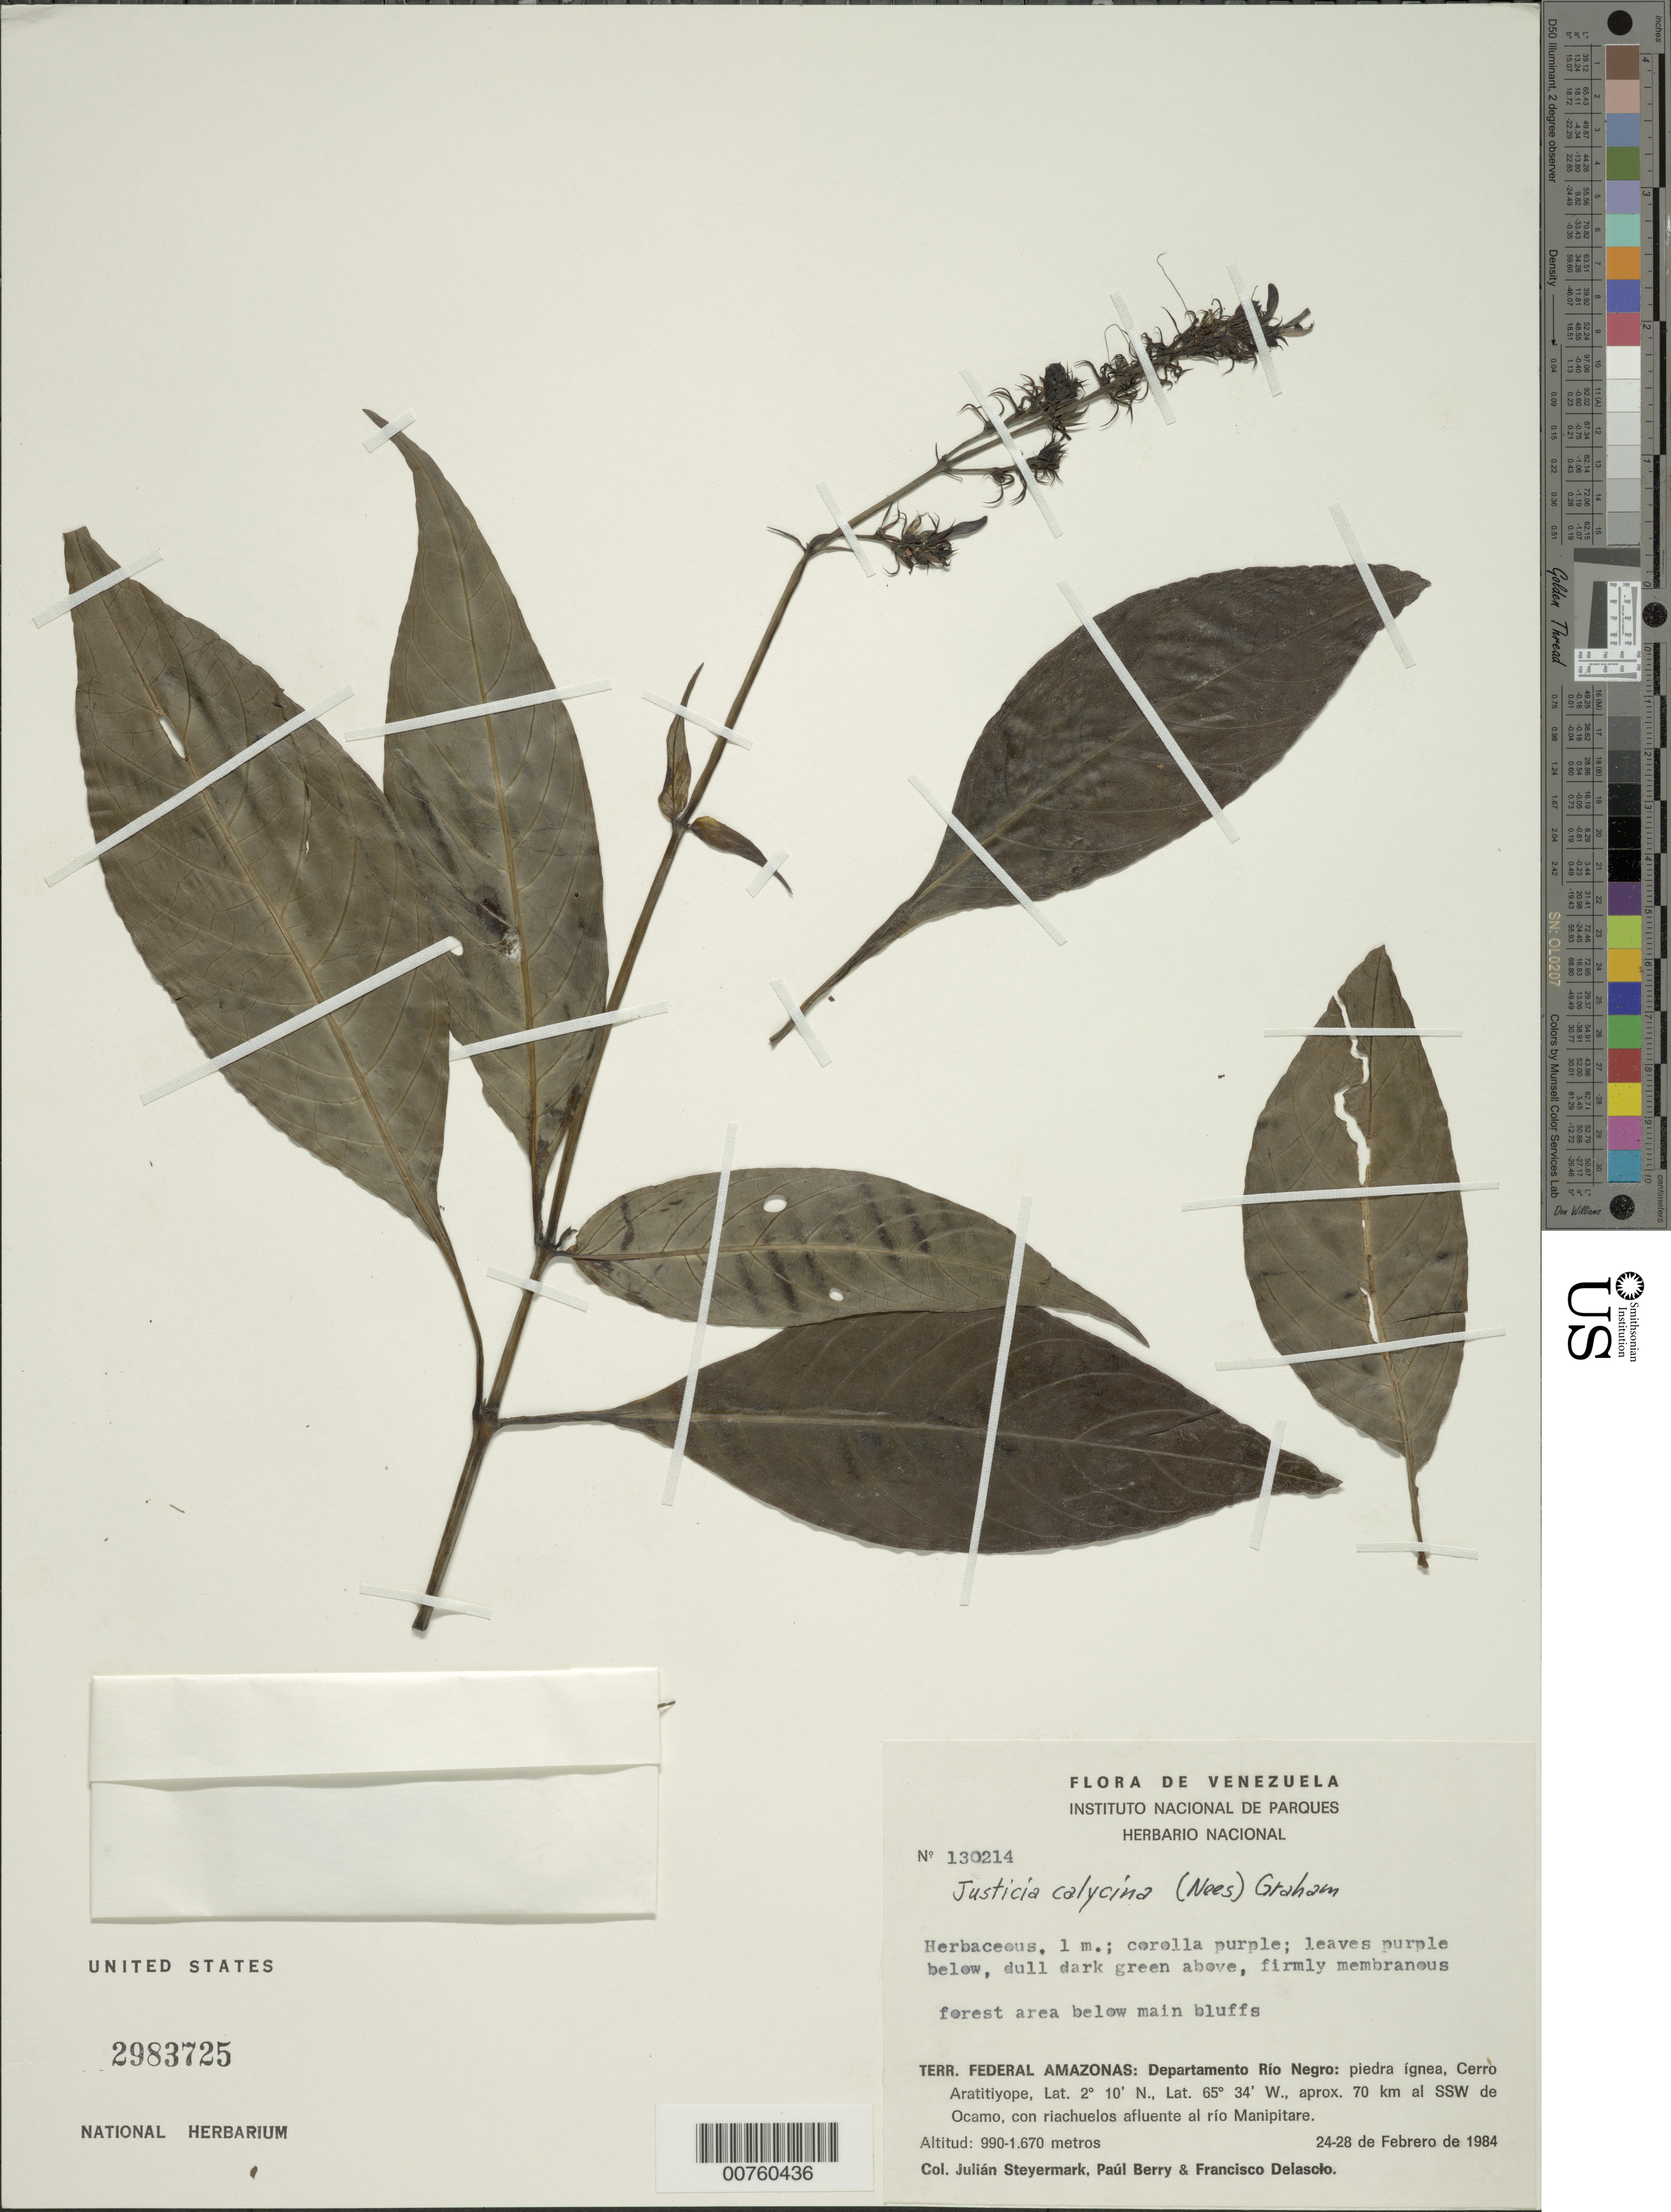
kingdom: Plantae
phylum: Tracheophyta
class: Magnoliopsida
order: Lamiales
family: Acanthaceae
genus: Justicia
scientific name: Justicia calycina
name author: (Nees) V.A.W. Graham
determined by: Wasshausen, Dieter C., (BOT), Smithsonian Institution - National Museum of Natural History (UNITED STATES)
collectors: J. Steyermark, P. Berry & F. Delascio C.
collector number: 130214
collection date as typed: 24-Feb-84 to 28-Feb-84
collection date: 1984-02-24/1984-02-28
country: Venezuela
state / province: Amazonas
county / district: Río Negro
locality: Cerro Aratitiyope, approx. 70 km SSW of Ocamo, con riachuelos afluente al Río Manipitare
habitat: Igneous rocks, forest area below main bluffs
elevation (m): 990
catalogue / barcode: US 2983725